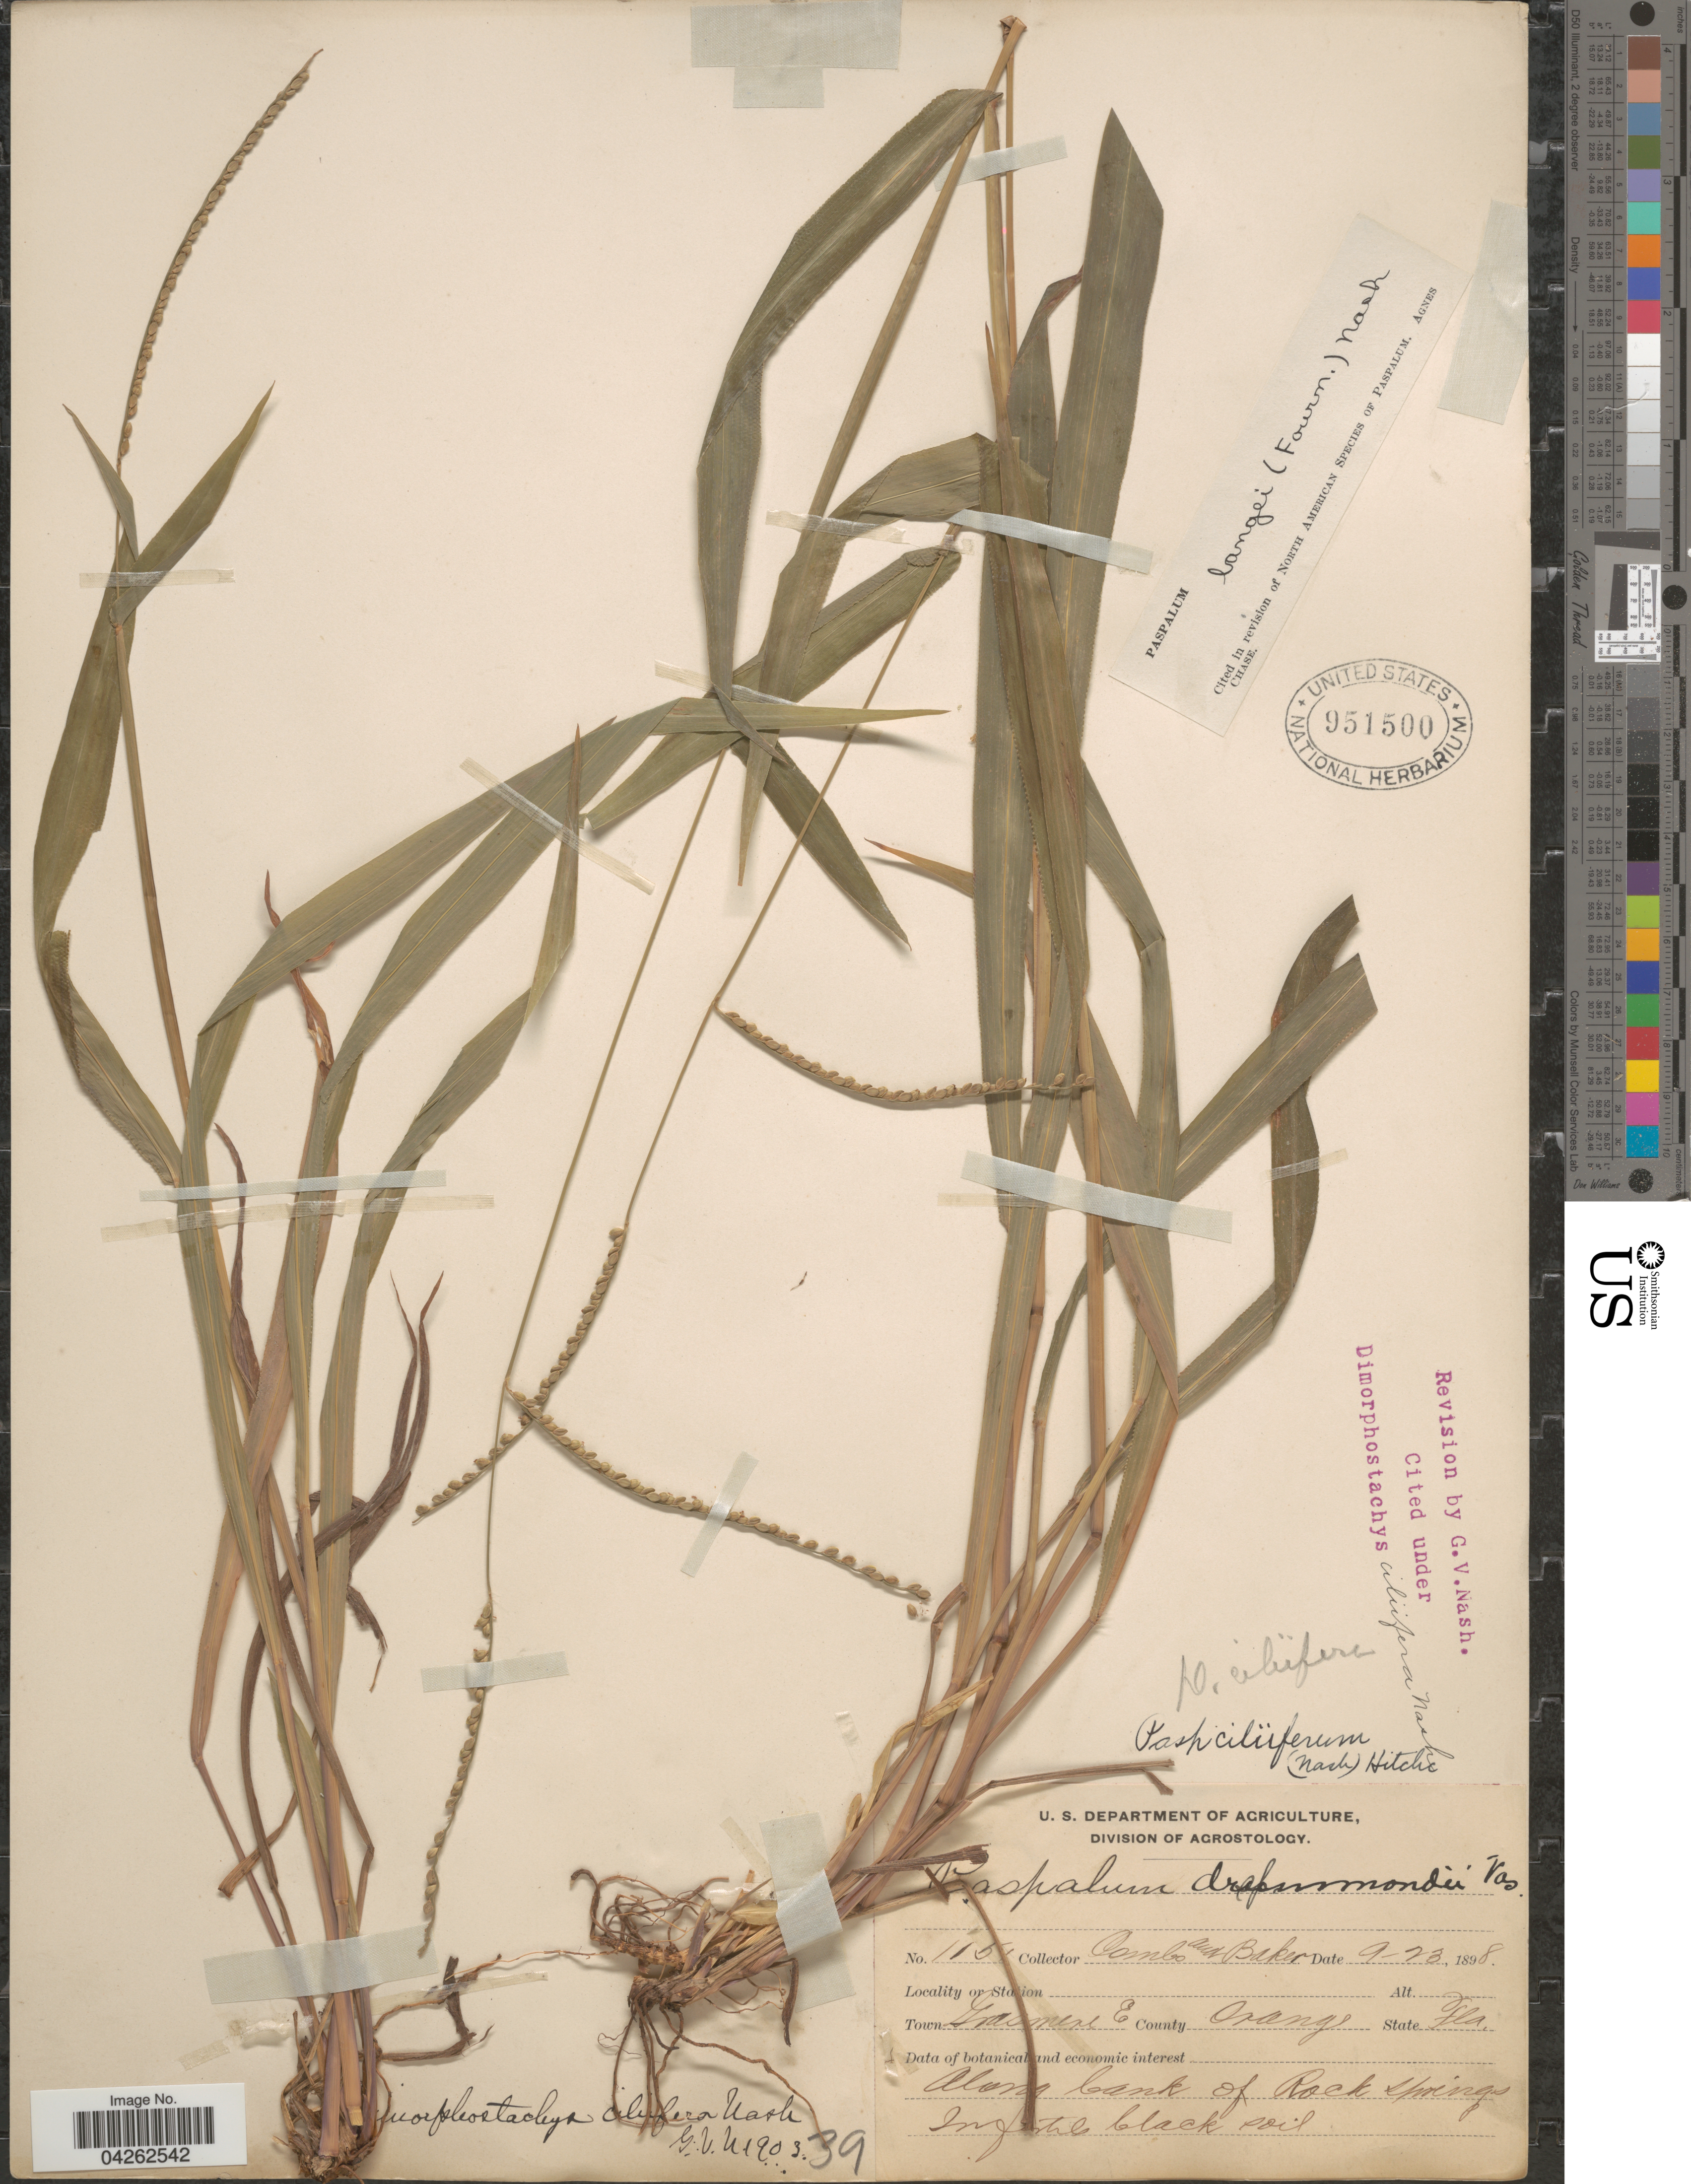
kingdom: Plantae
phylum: Tracheophyta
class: Liliopsida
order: Poales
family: Poaceae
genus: Paspalum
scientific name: Paspalum langei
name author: (E. Fourn.) Nash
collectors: -. Combs & -- Baker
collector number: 115!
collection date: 1898-09-23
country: United States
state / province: Florida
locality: Town Grassmere. County Orange. Along bank of Rock Springs.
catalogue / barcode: US 951500